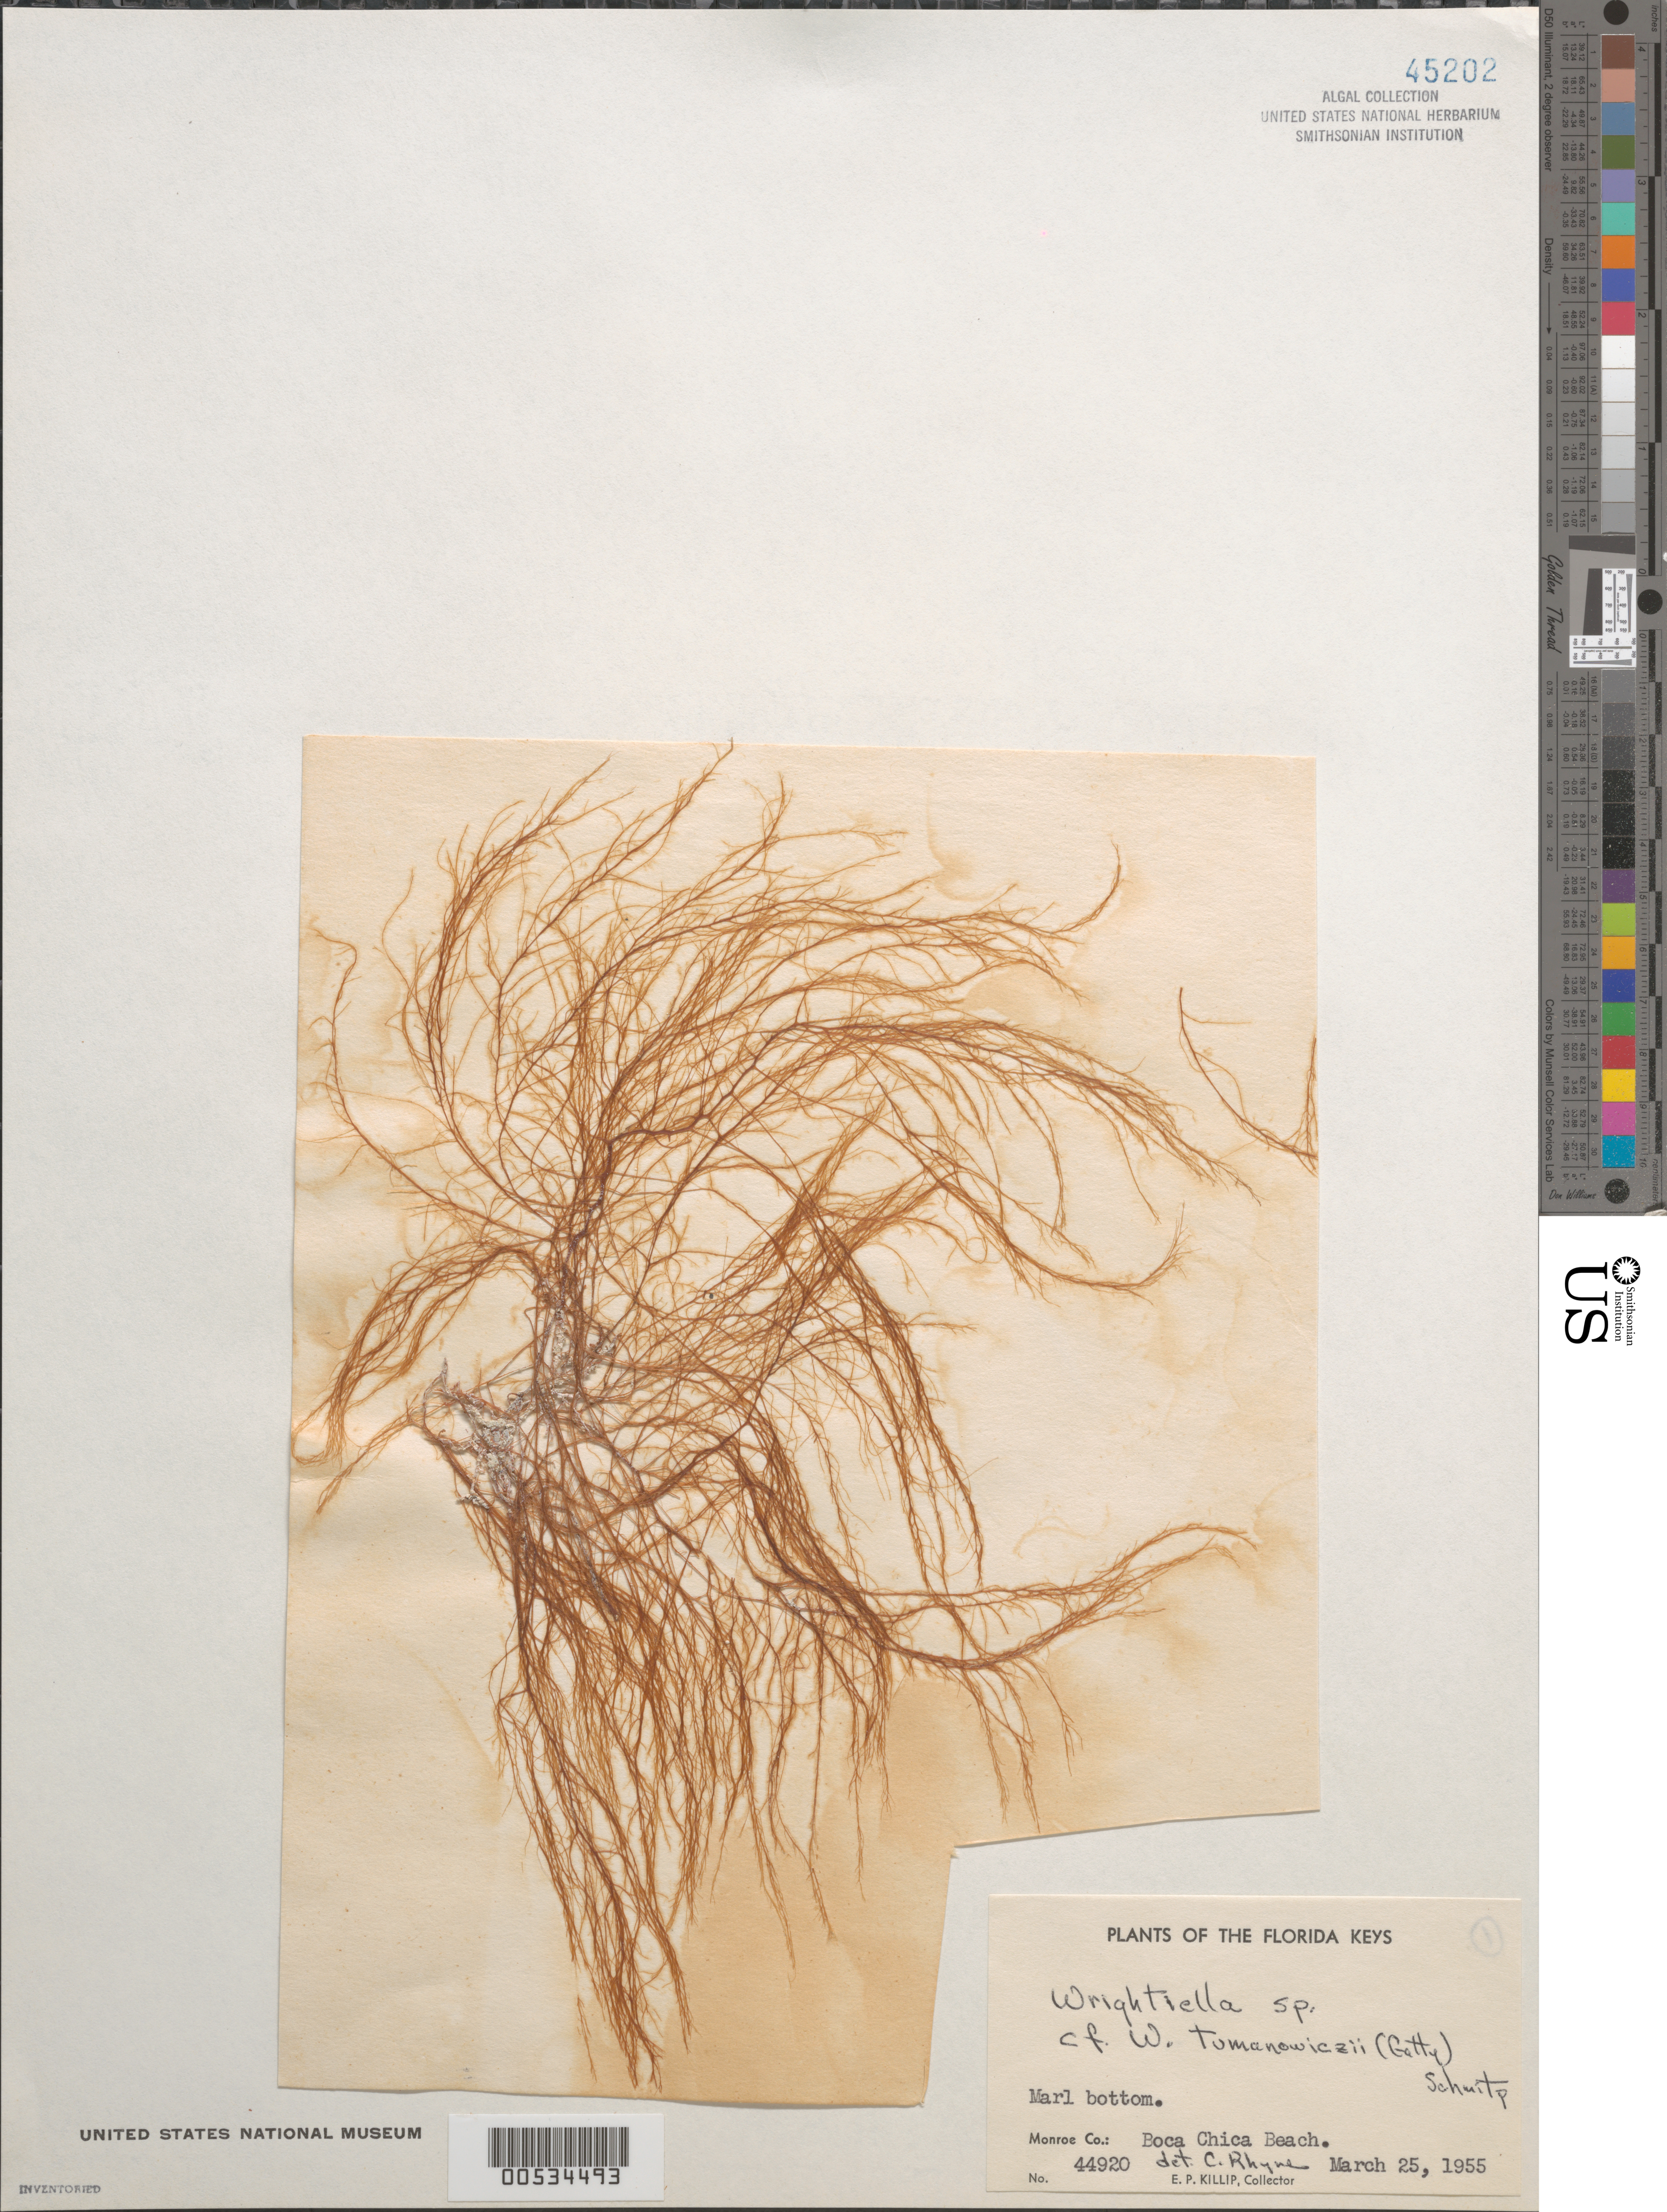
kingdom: Plantae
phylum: Rhodophyta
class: Florideophyceae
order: Ceramiales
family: Rhodomelaceae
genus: Wrightiella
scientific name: Wrightiella tumanowiczii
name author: (Gatty ex Harv.) F. Schmitz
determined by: Rhyne, C. F.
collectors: E. P. Killip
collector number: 44920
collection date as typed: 25 Mar 1955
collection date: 1955-03-25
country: United States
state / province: Florida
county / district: Monroe County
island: Boca Chica Key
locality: Boca Chica Beach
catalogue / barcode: US 45202